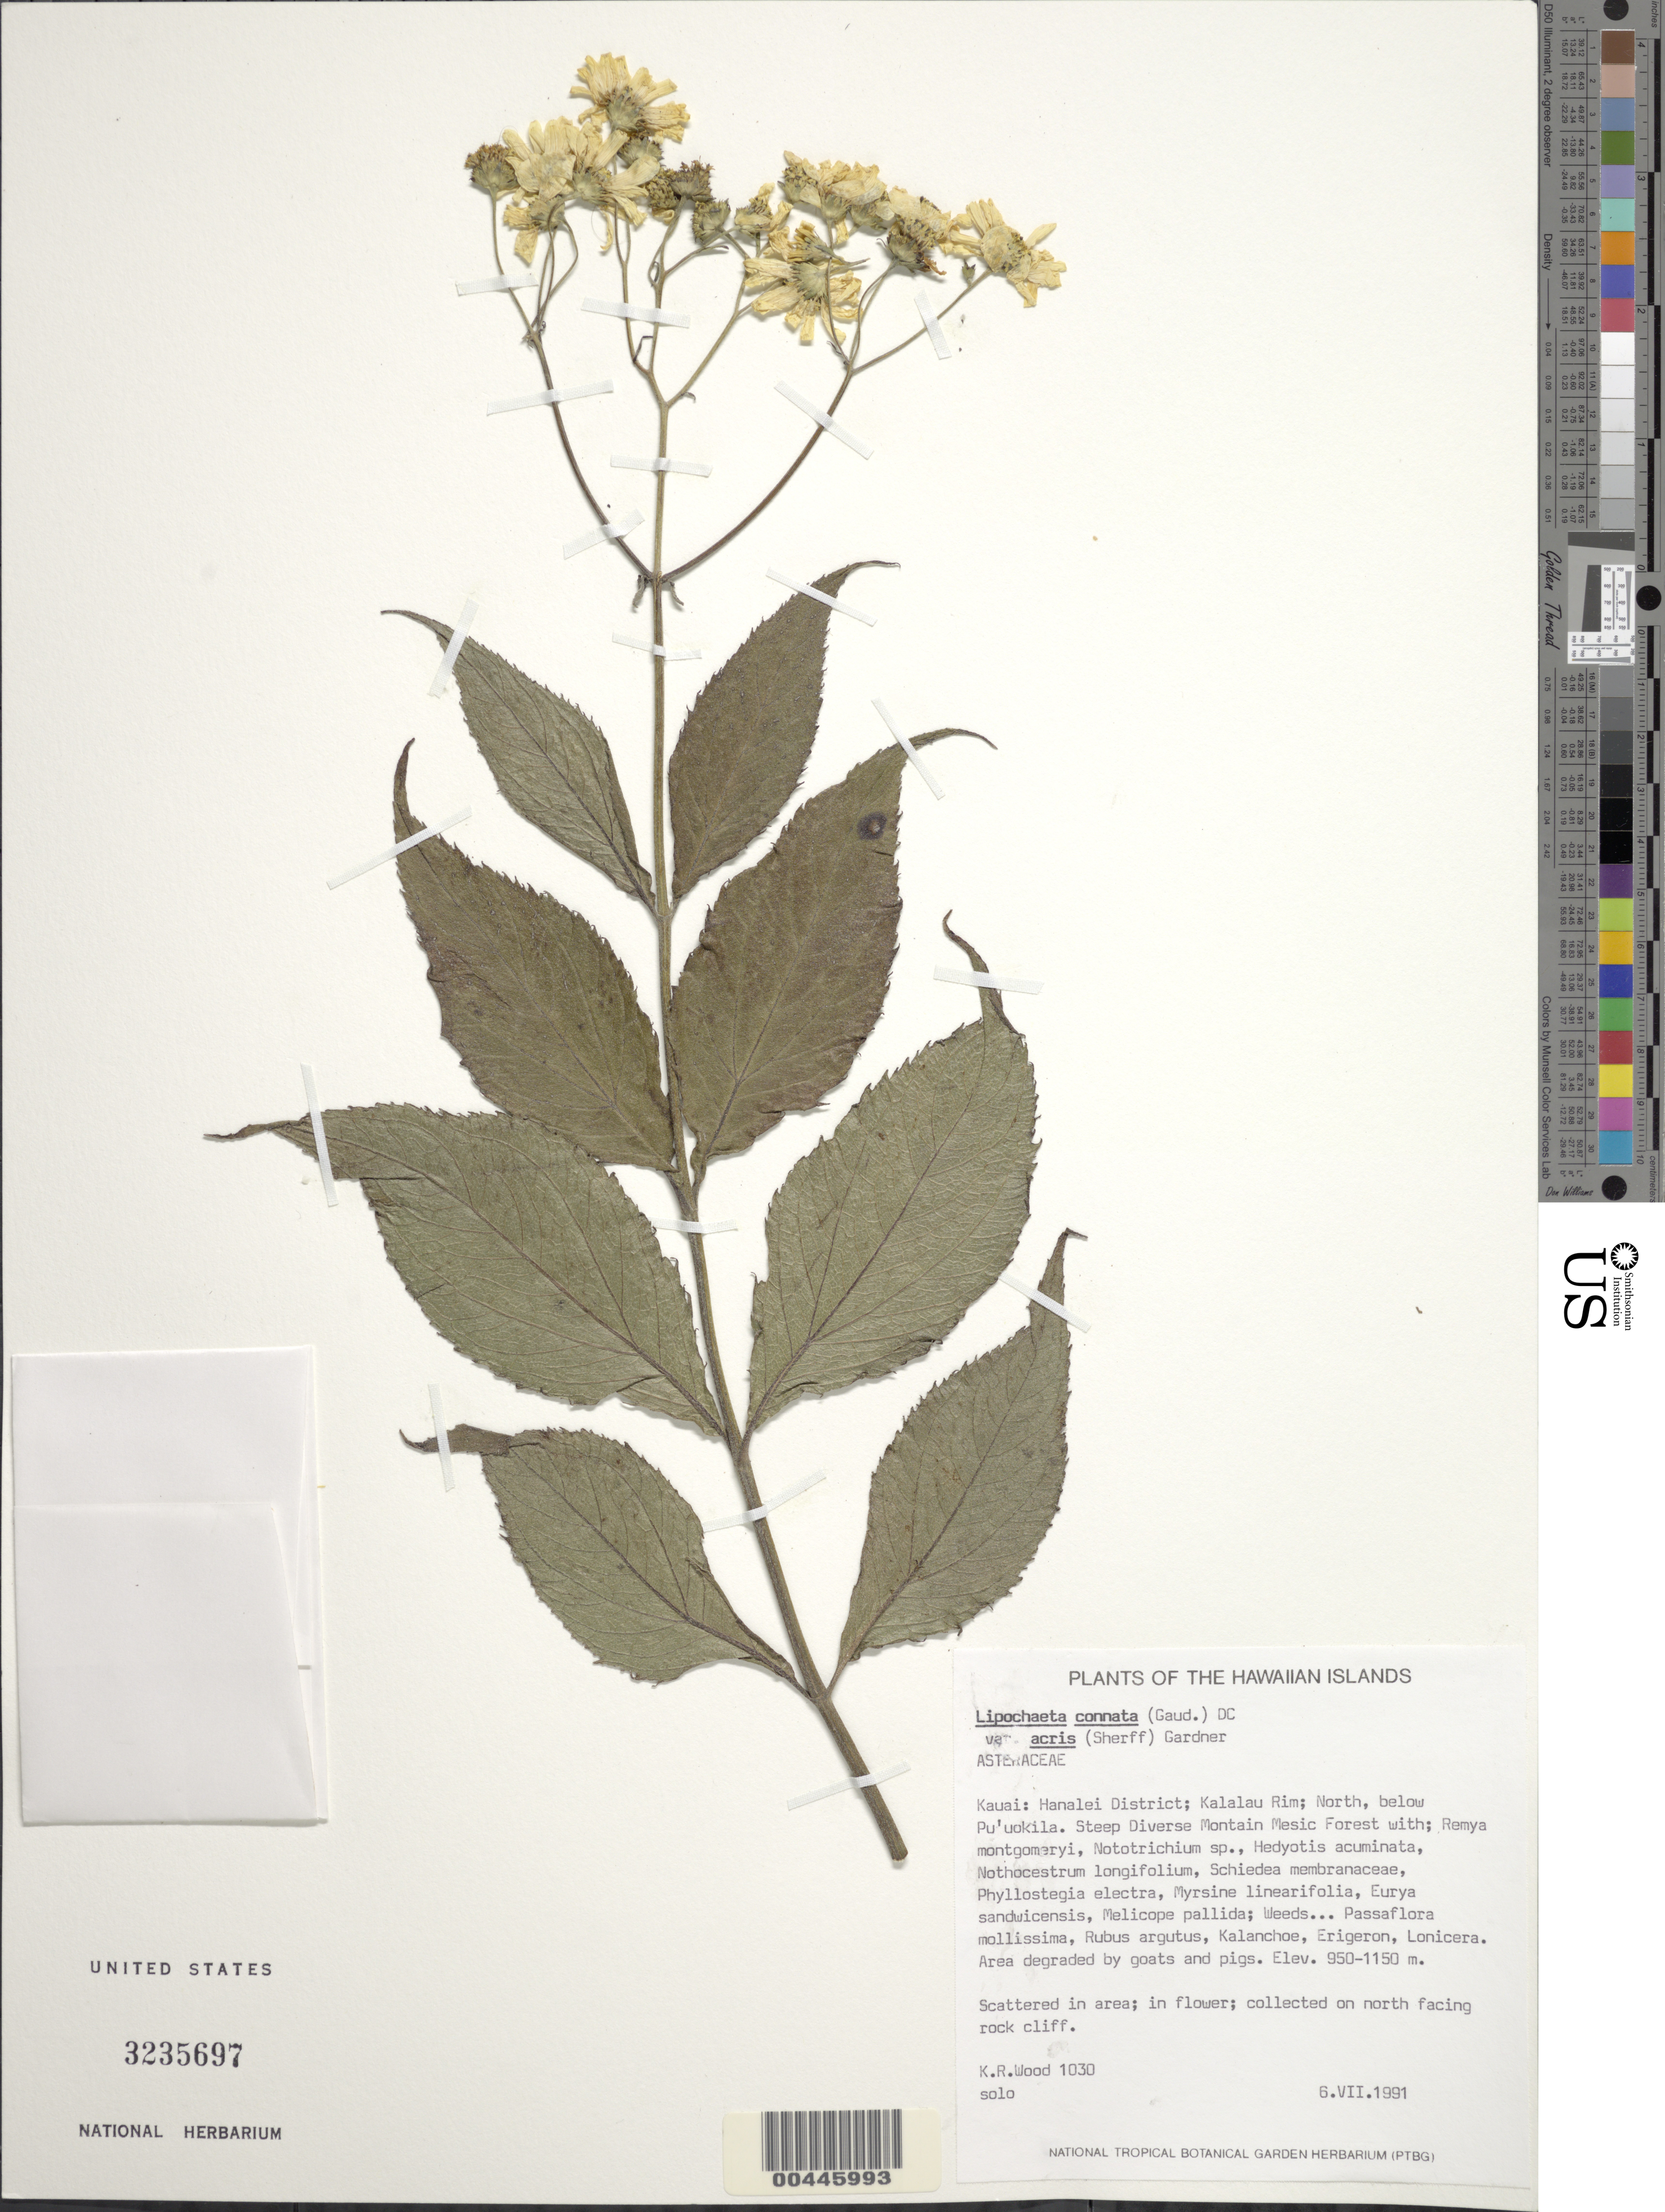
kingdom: Plantae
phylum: Tracheophyta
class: Magnoliopsida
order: Asterales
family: Asteraceae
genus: Lipochaeta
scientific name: Lipochaeta connata subsp. acris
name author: (Sherff) W.L. Wagner & H. Rob.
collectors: K. R. Wood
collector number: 1030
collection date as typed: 6 Jul 1991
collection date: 1991-07-06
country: United States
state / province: Hawaii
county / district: Kauai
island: Kaua'i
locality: Hanalei Dist., Kalalau Rim, N, below Puuokila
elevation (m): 950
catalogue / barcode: US 3235697